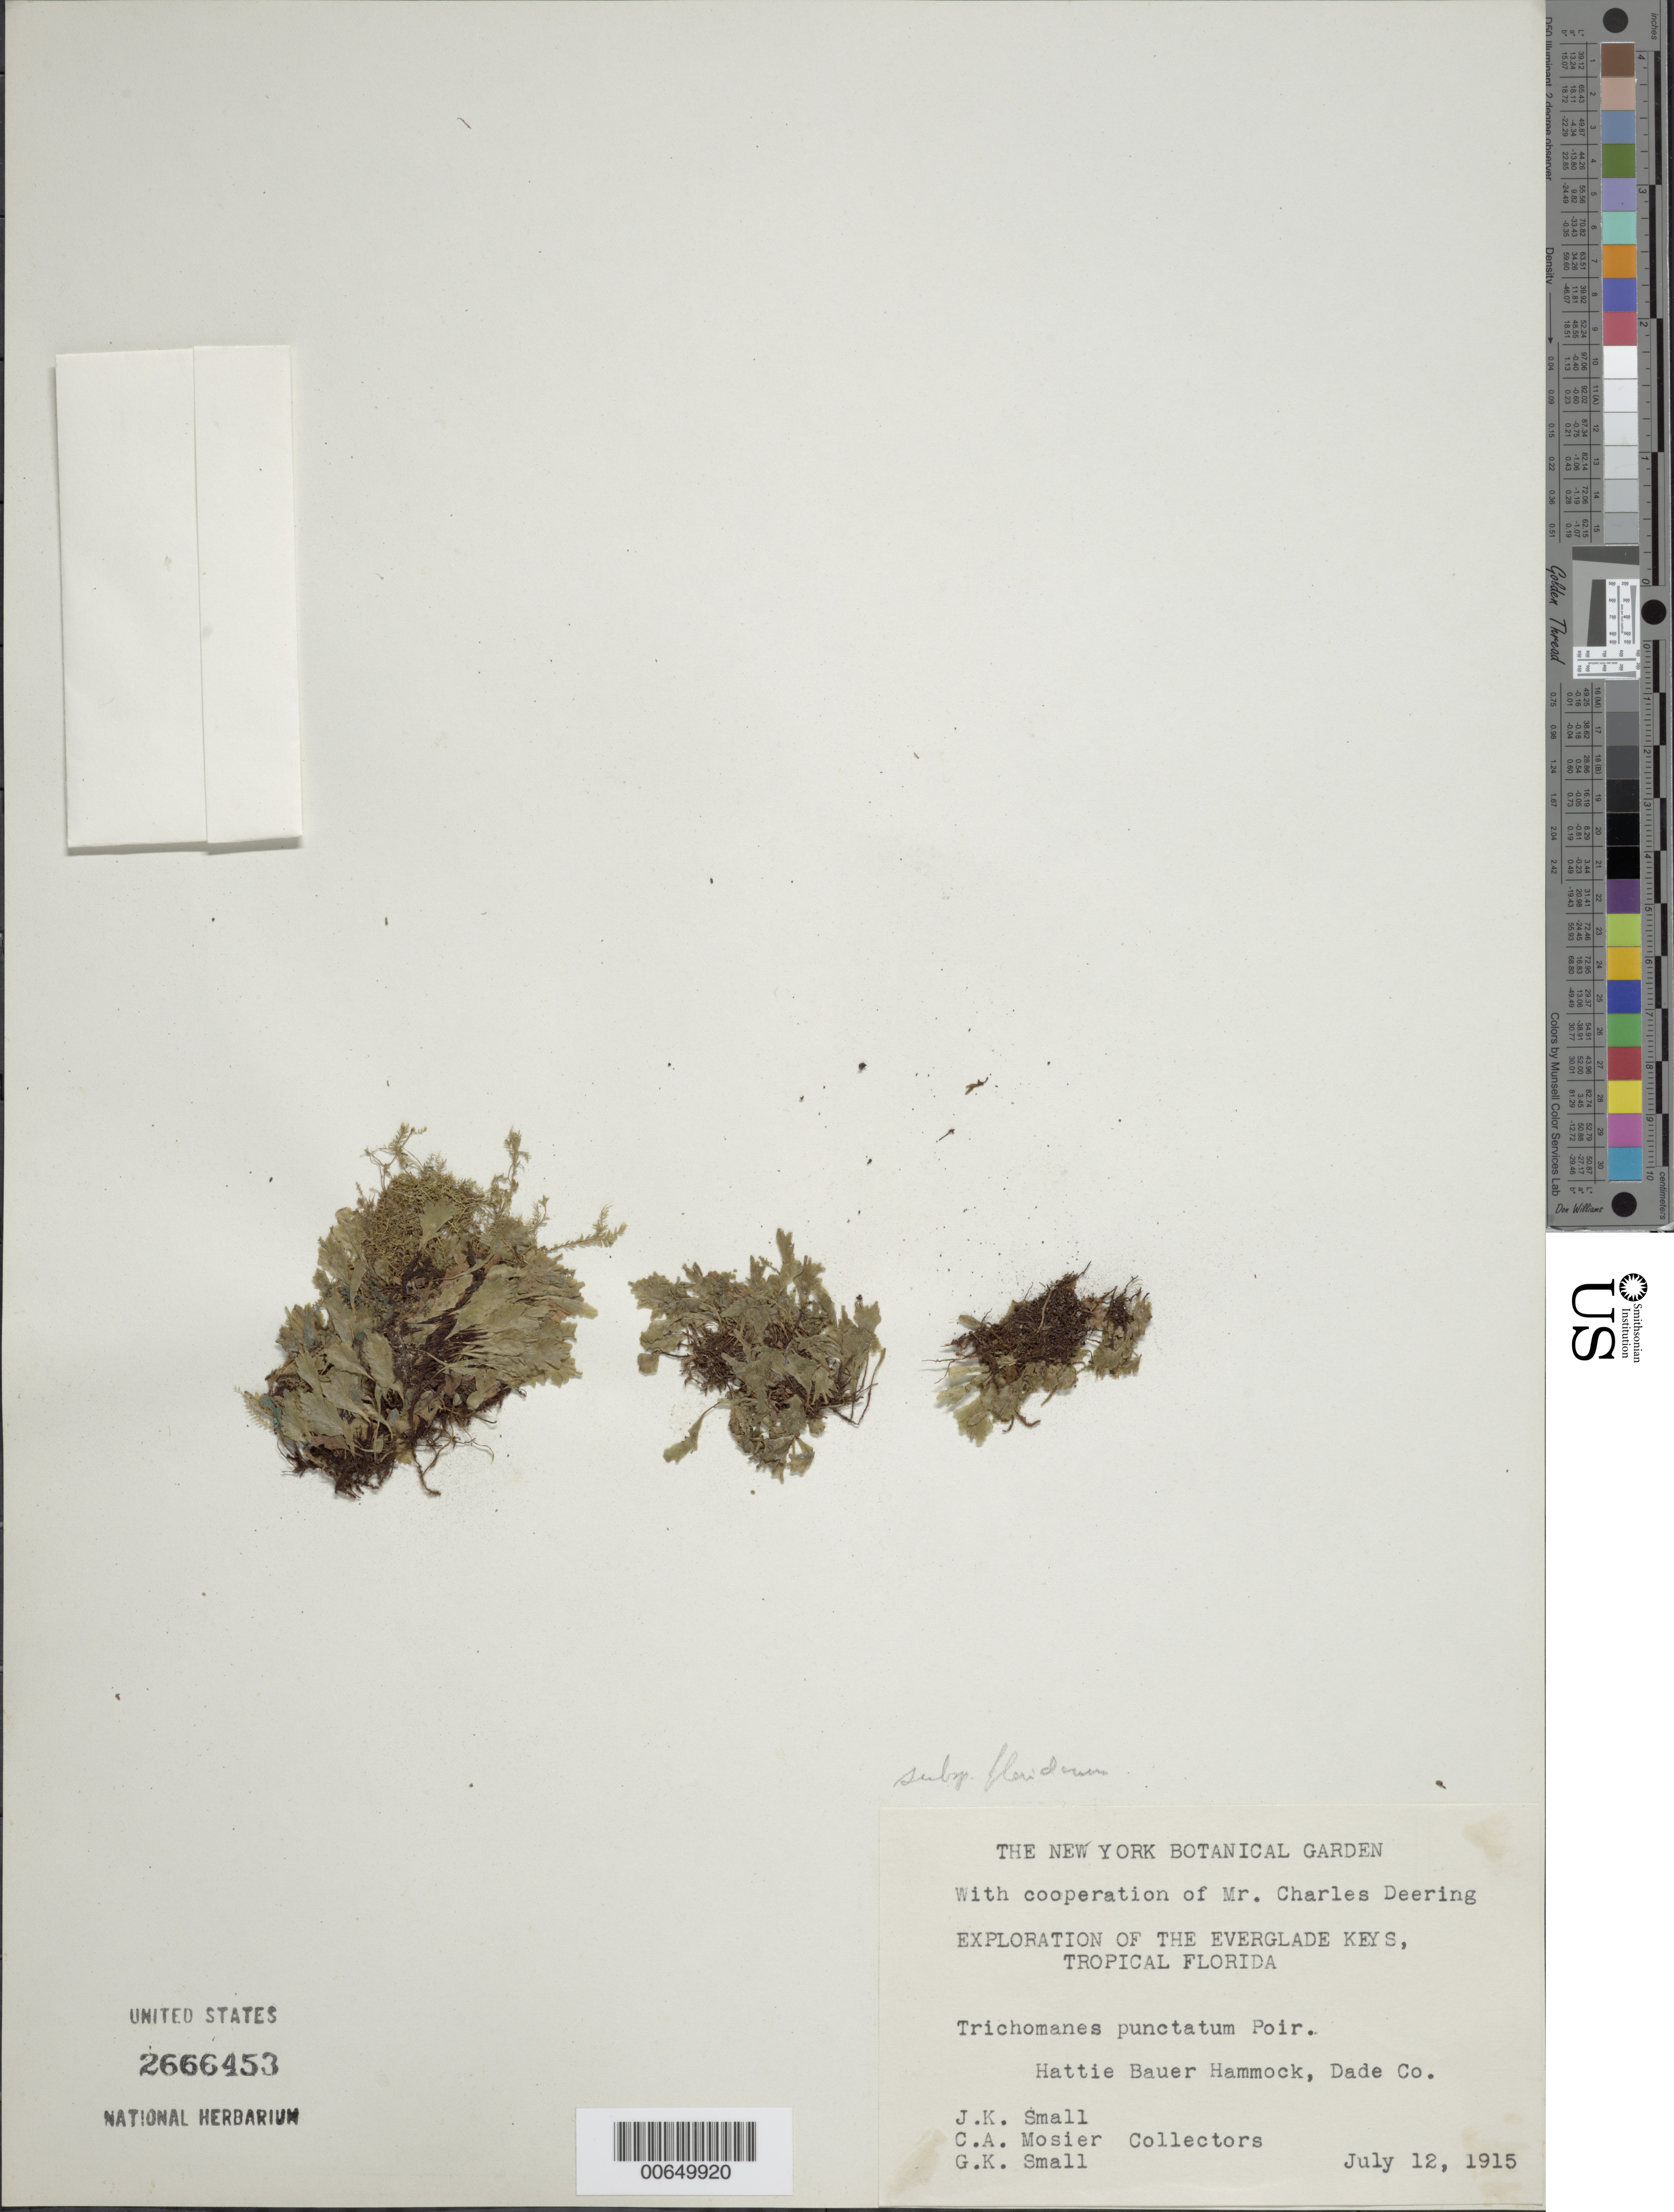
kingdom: Plantae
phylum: Tracheophyta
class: Polypodiopsida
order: Hymenophyllales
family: Hymenophyllaceae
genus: Didymoglossum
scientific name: Didymoglossum punctatum subsp. floridanum comb. nov., ined 2015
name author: (Poir.) Desv.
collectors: J. K. Small, C. A. Mosier & G. K. Small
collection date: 1915-07-12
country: United States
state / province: Florida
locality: Everglade Keys, Tropical Florida, Hattie Bauer Hammock, Dade Co.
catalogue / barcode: US 2666453